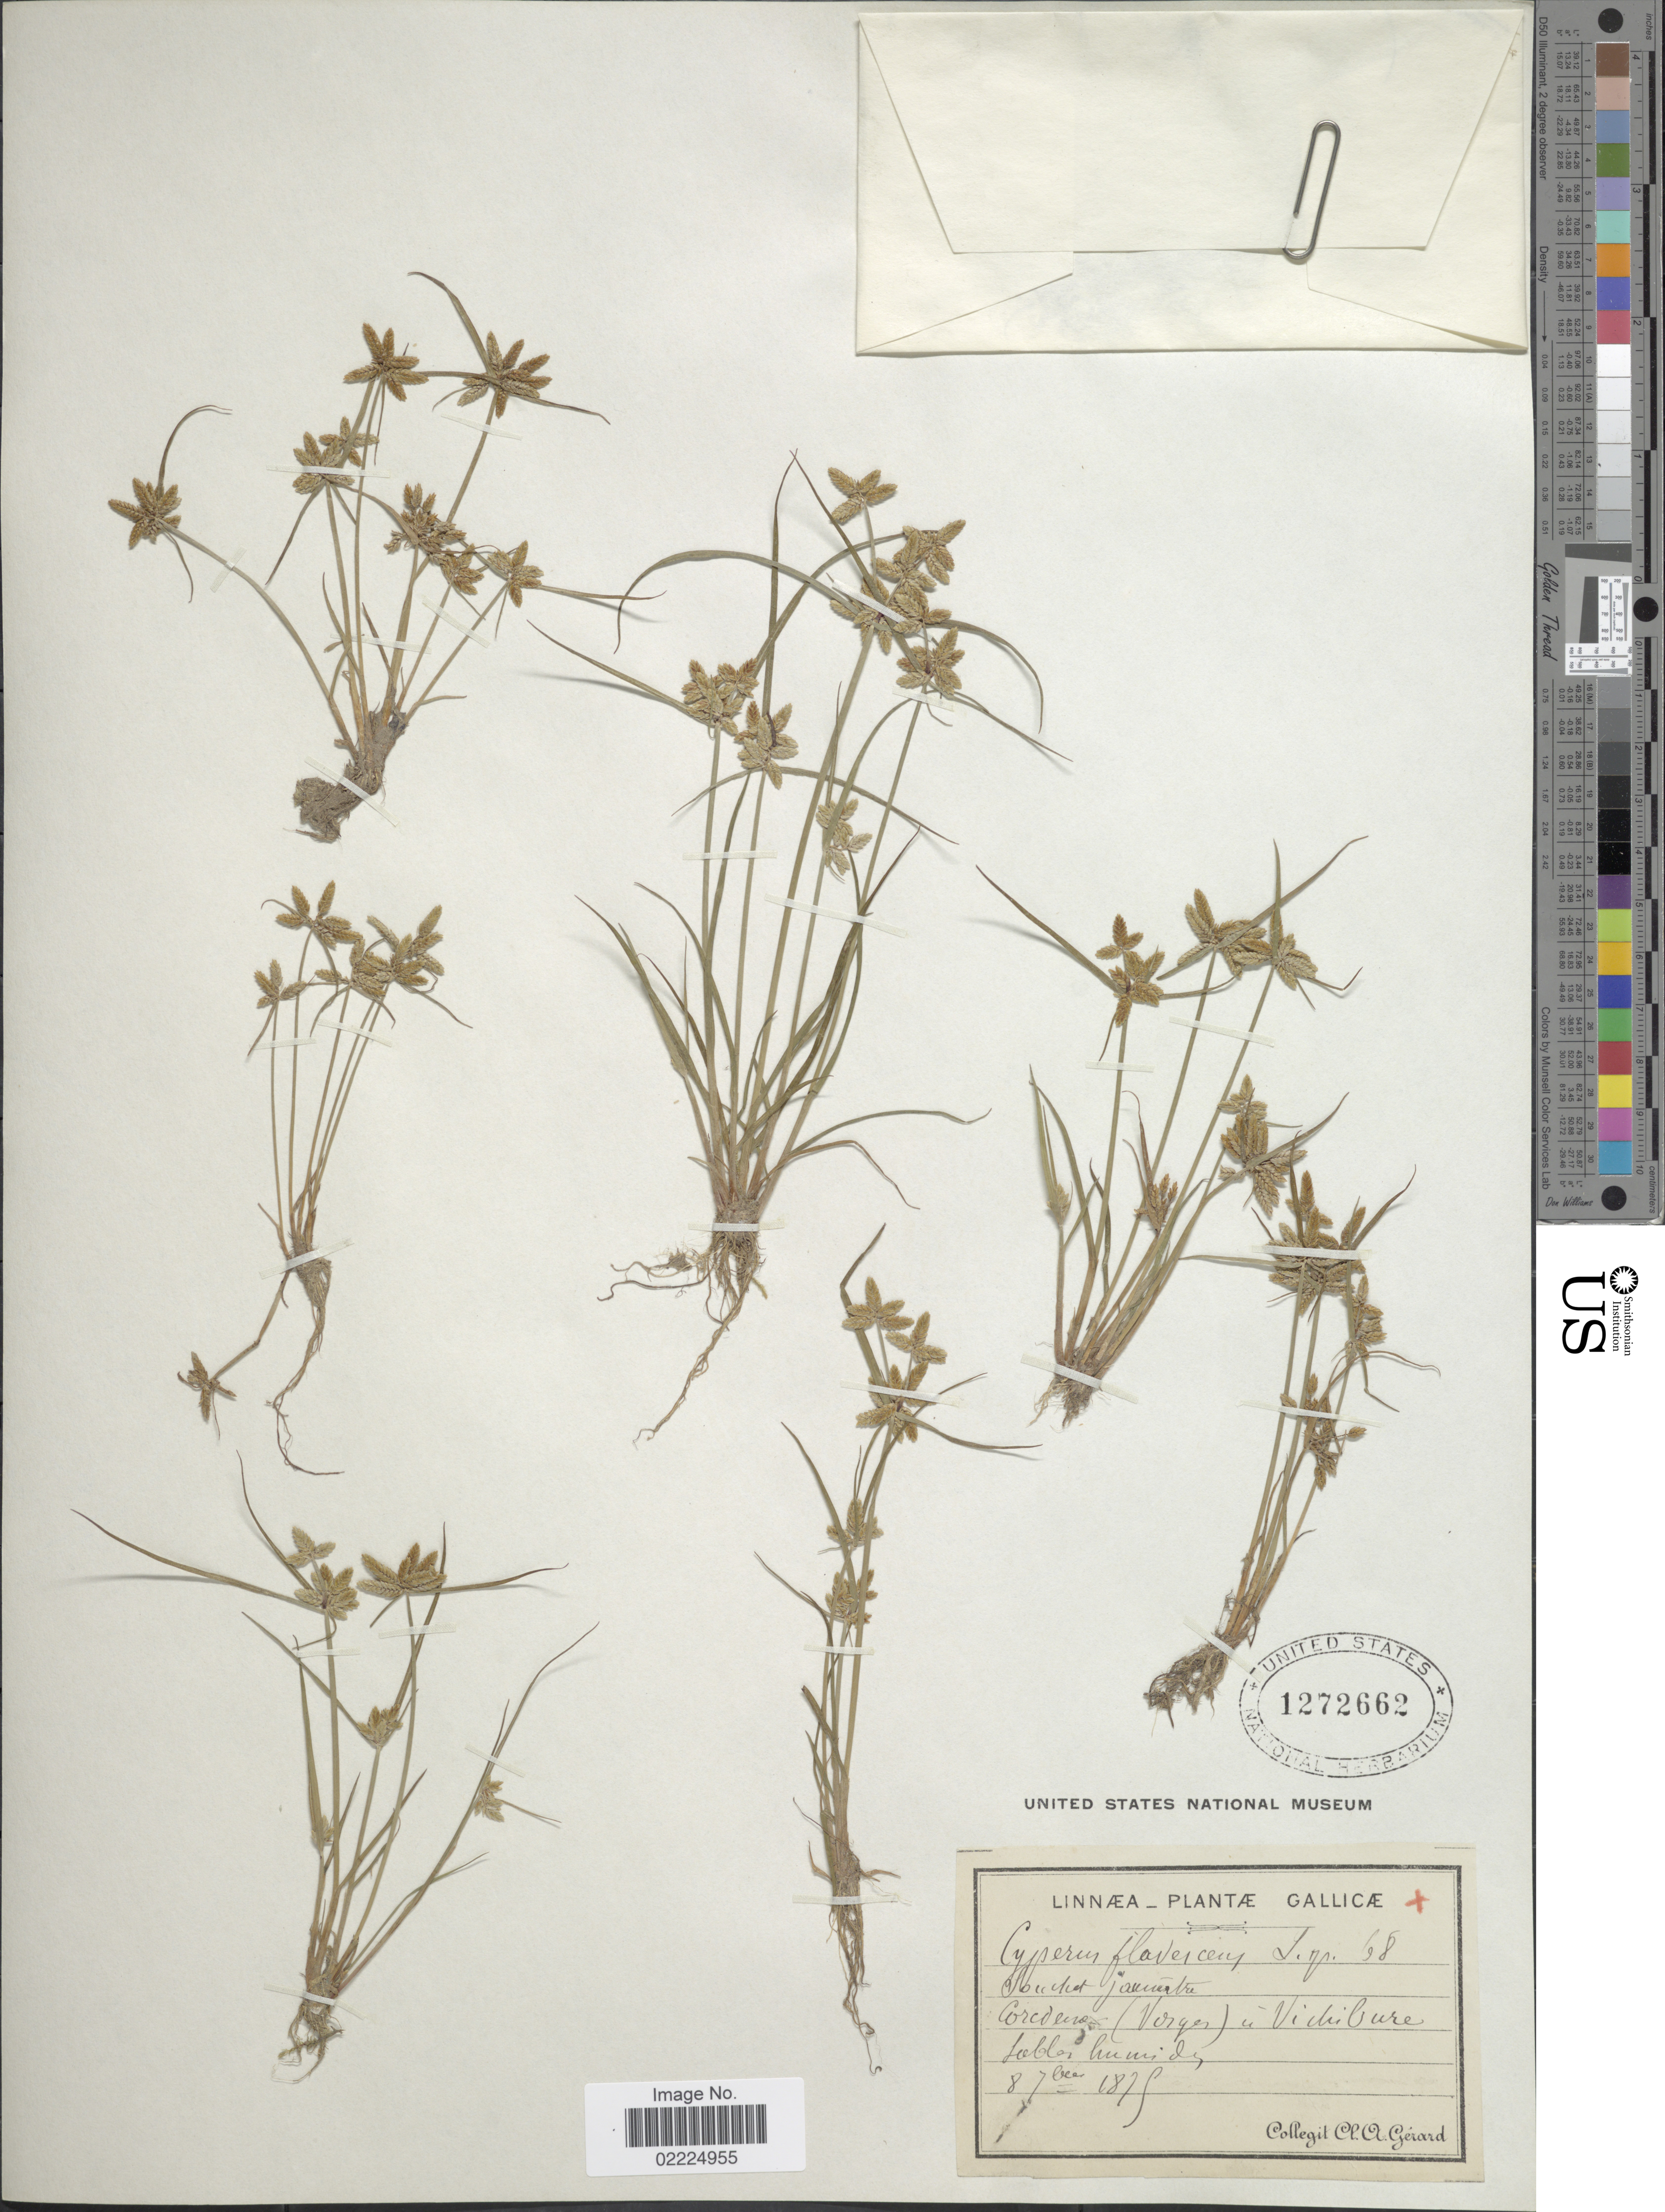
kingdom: Plantae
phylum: Tracheophyta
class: Liliopsida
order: Poales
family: Cyperaceae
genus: Cyperus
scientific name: Cyperus flavescens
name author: L.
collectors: C. Gerard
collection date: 1879-09-08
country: France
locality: Gallicæ, Cordero (Vosges) in Vichibure, Sables humides [interpreted]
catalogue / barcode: US 1272662